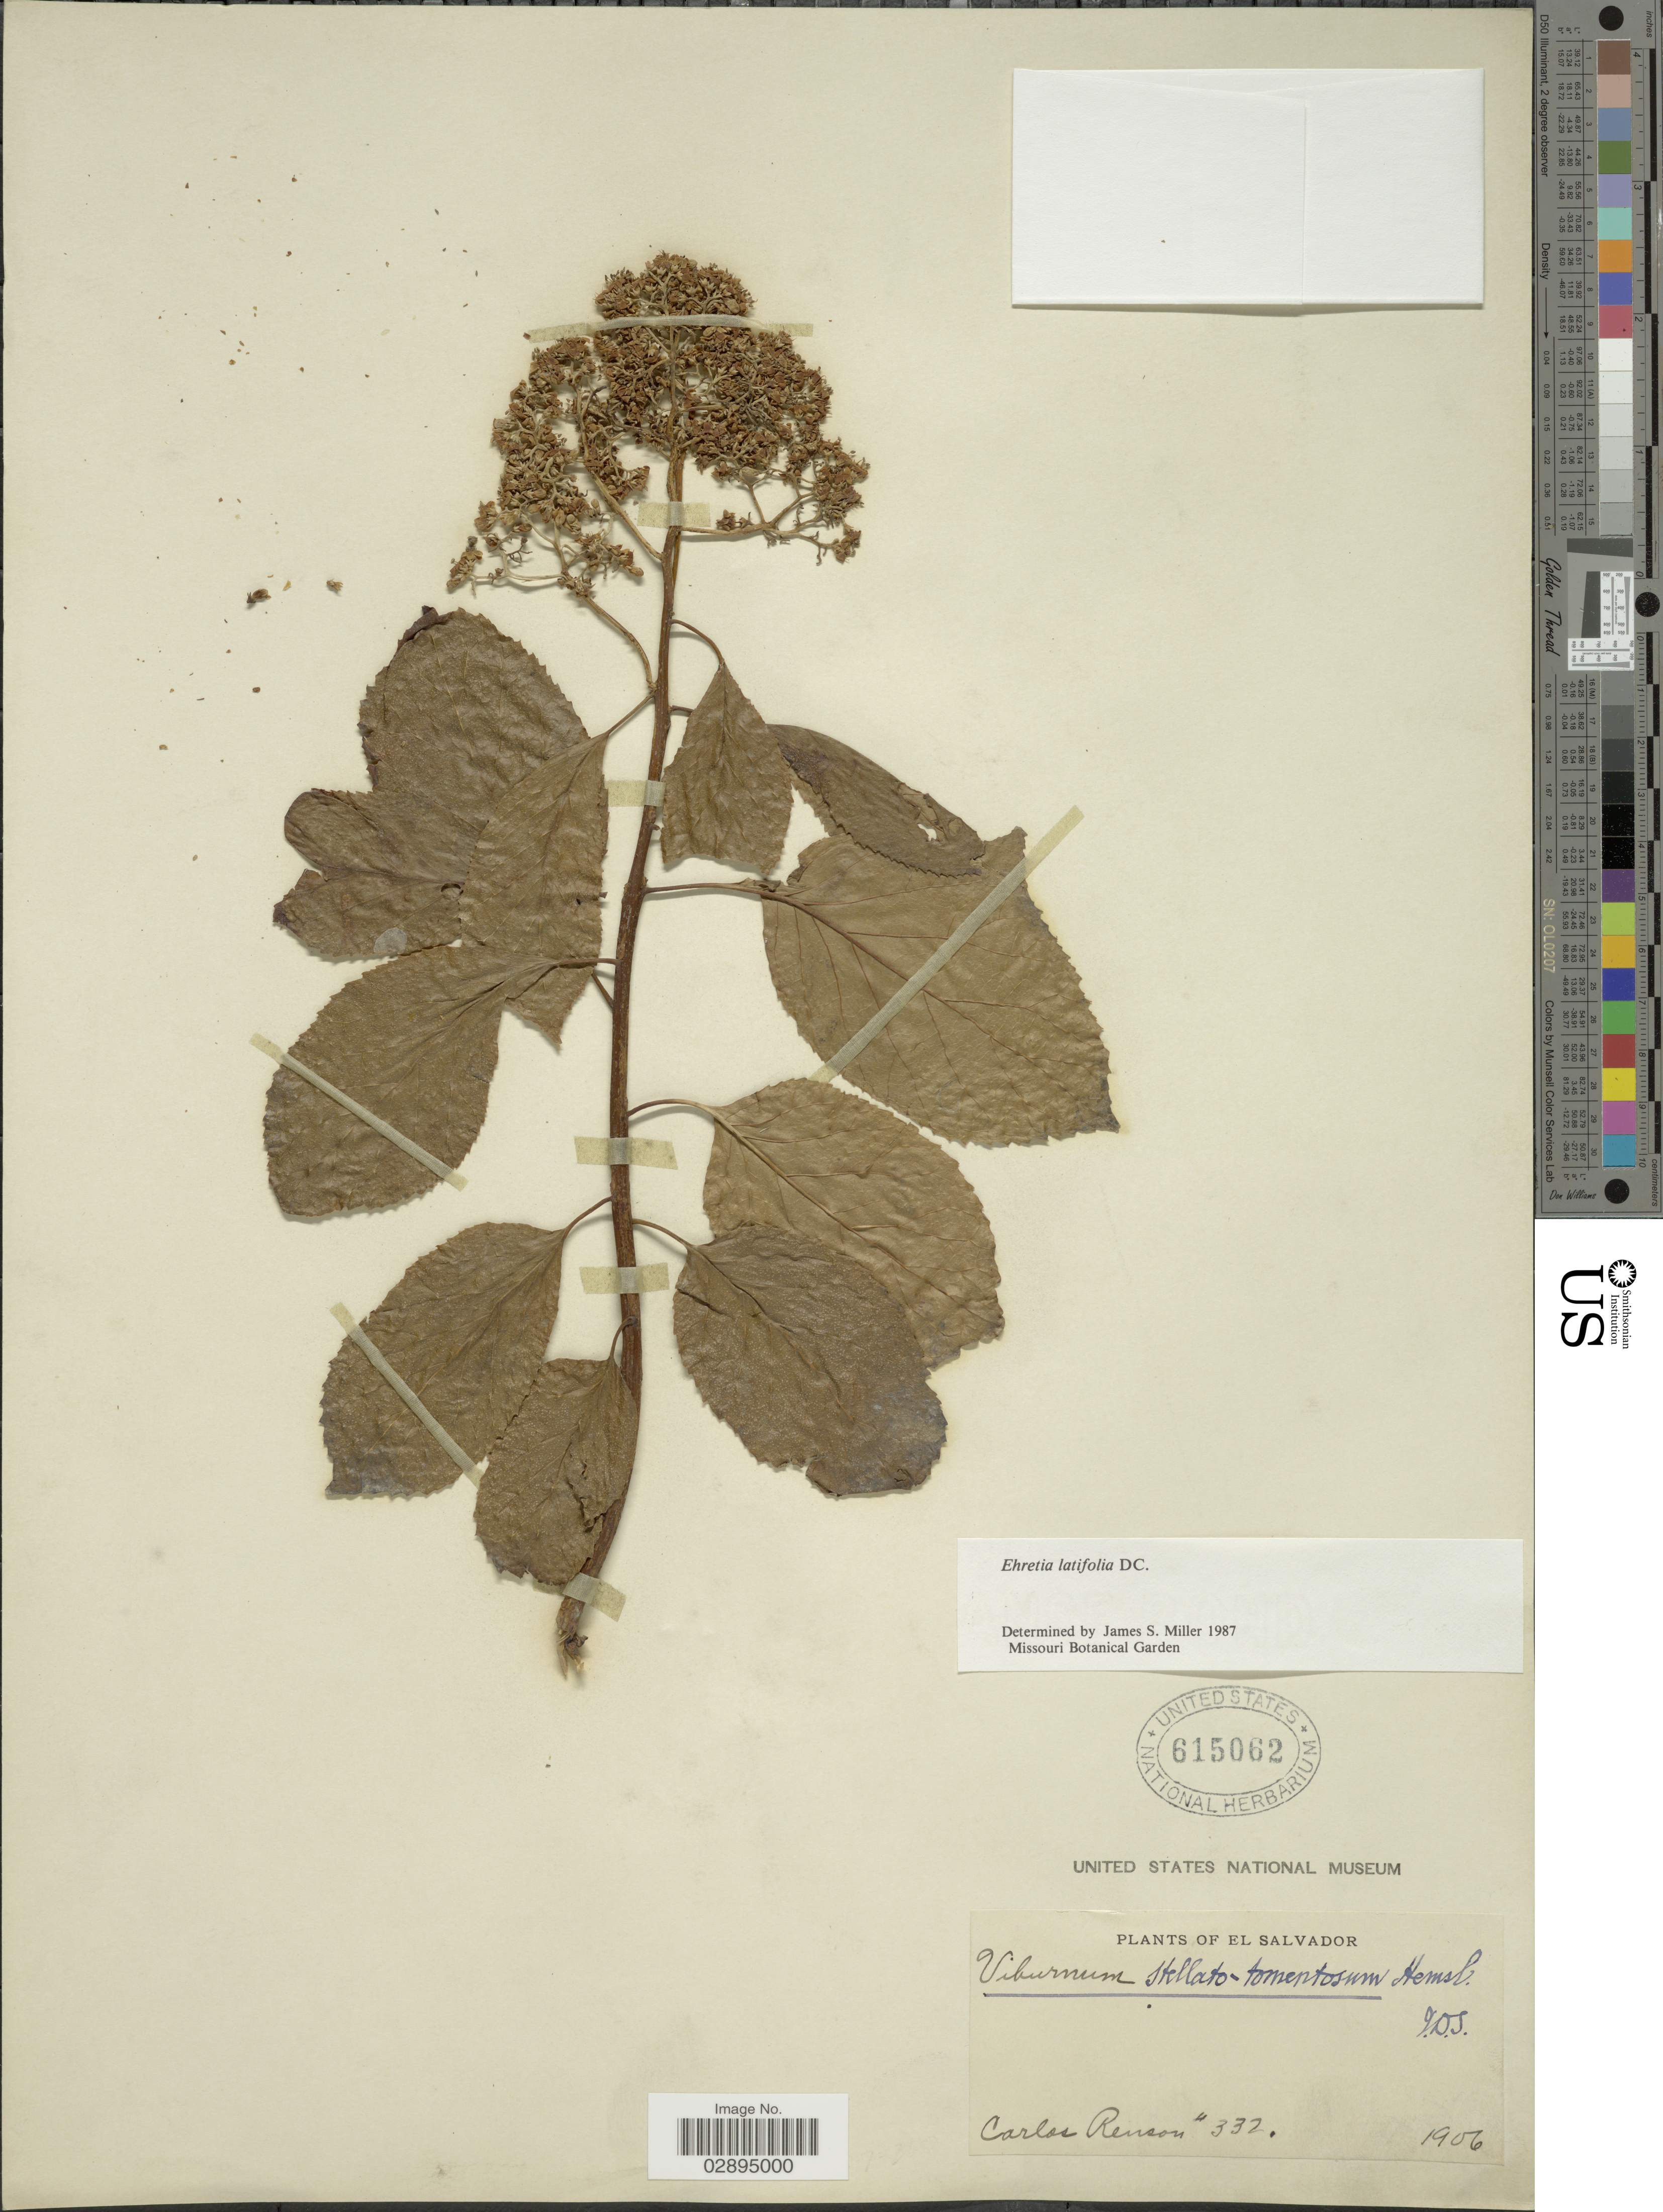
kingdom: Plantae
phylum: Tracheophyta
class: Magnoliopsida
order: Boraginales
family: Ehretiaceae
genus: Ehretia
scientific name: Ehretia latifolia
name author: DC.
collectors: C. Renson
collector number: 332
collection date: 1906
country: El Salvador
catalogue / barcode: US 615062